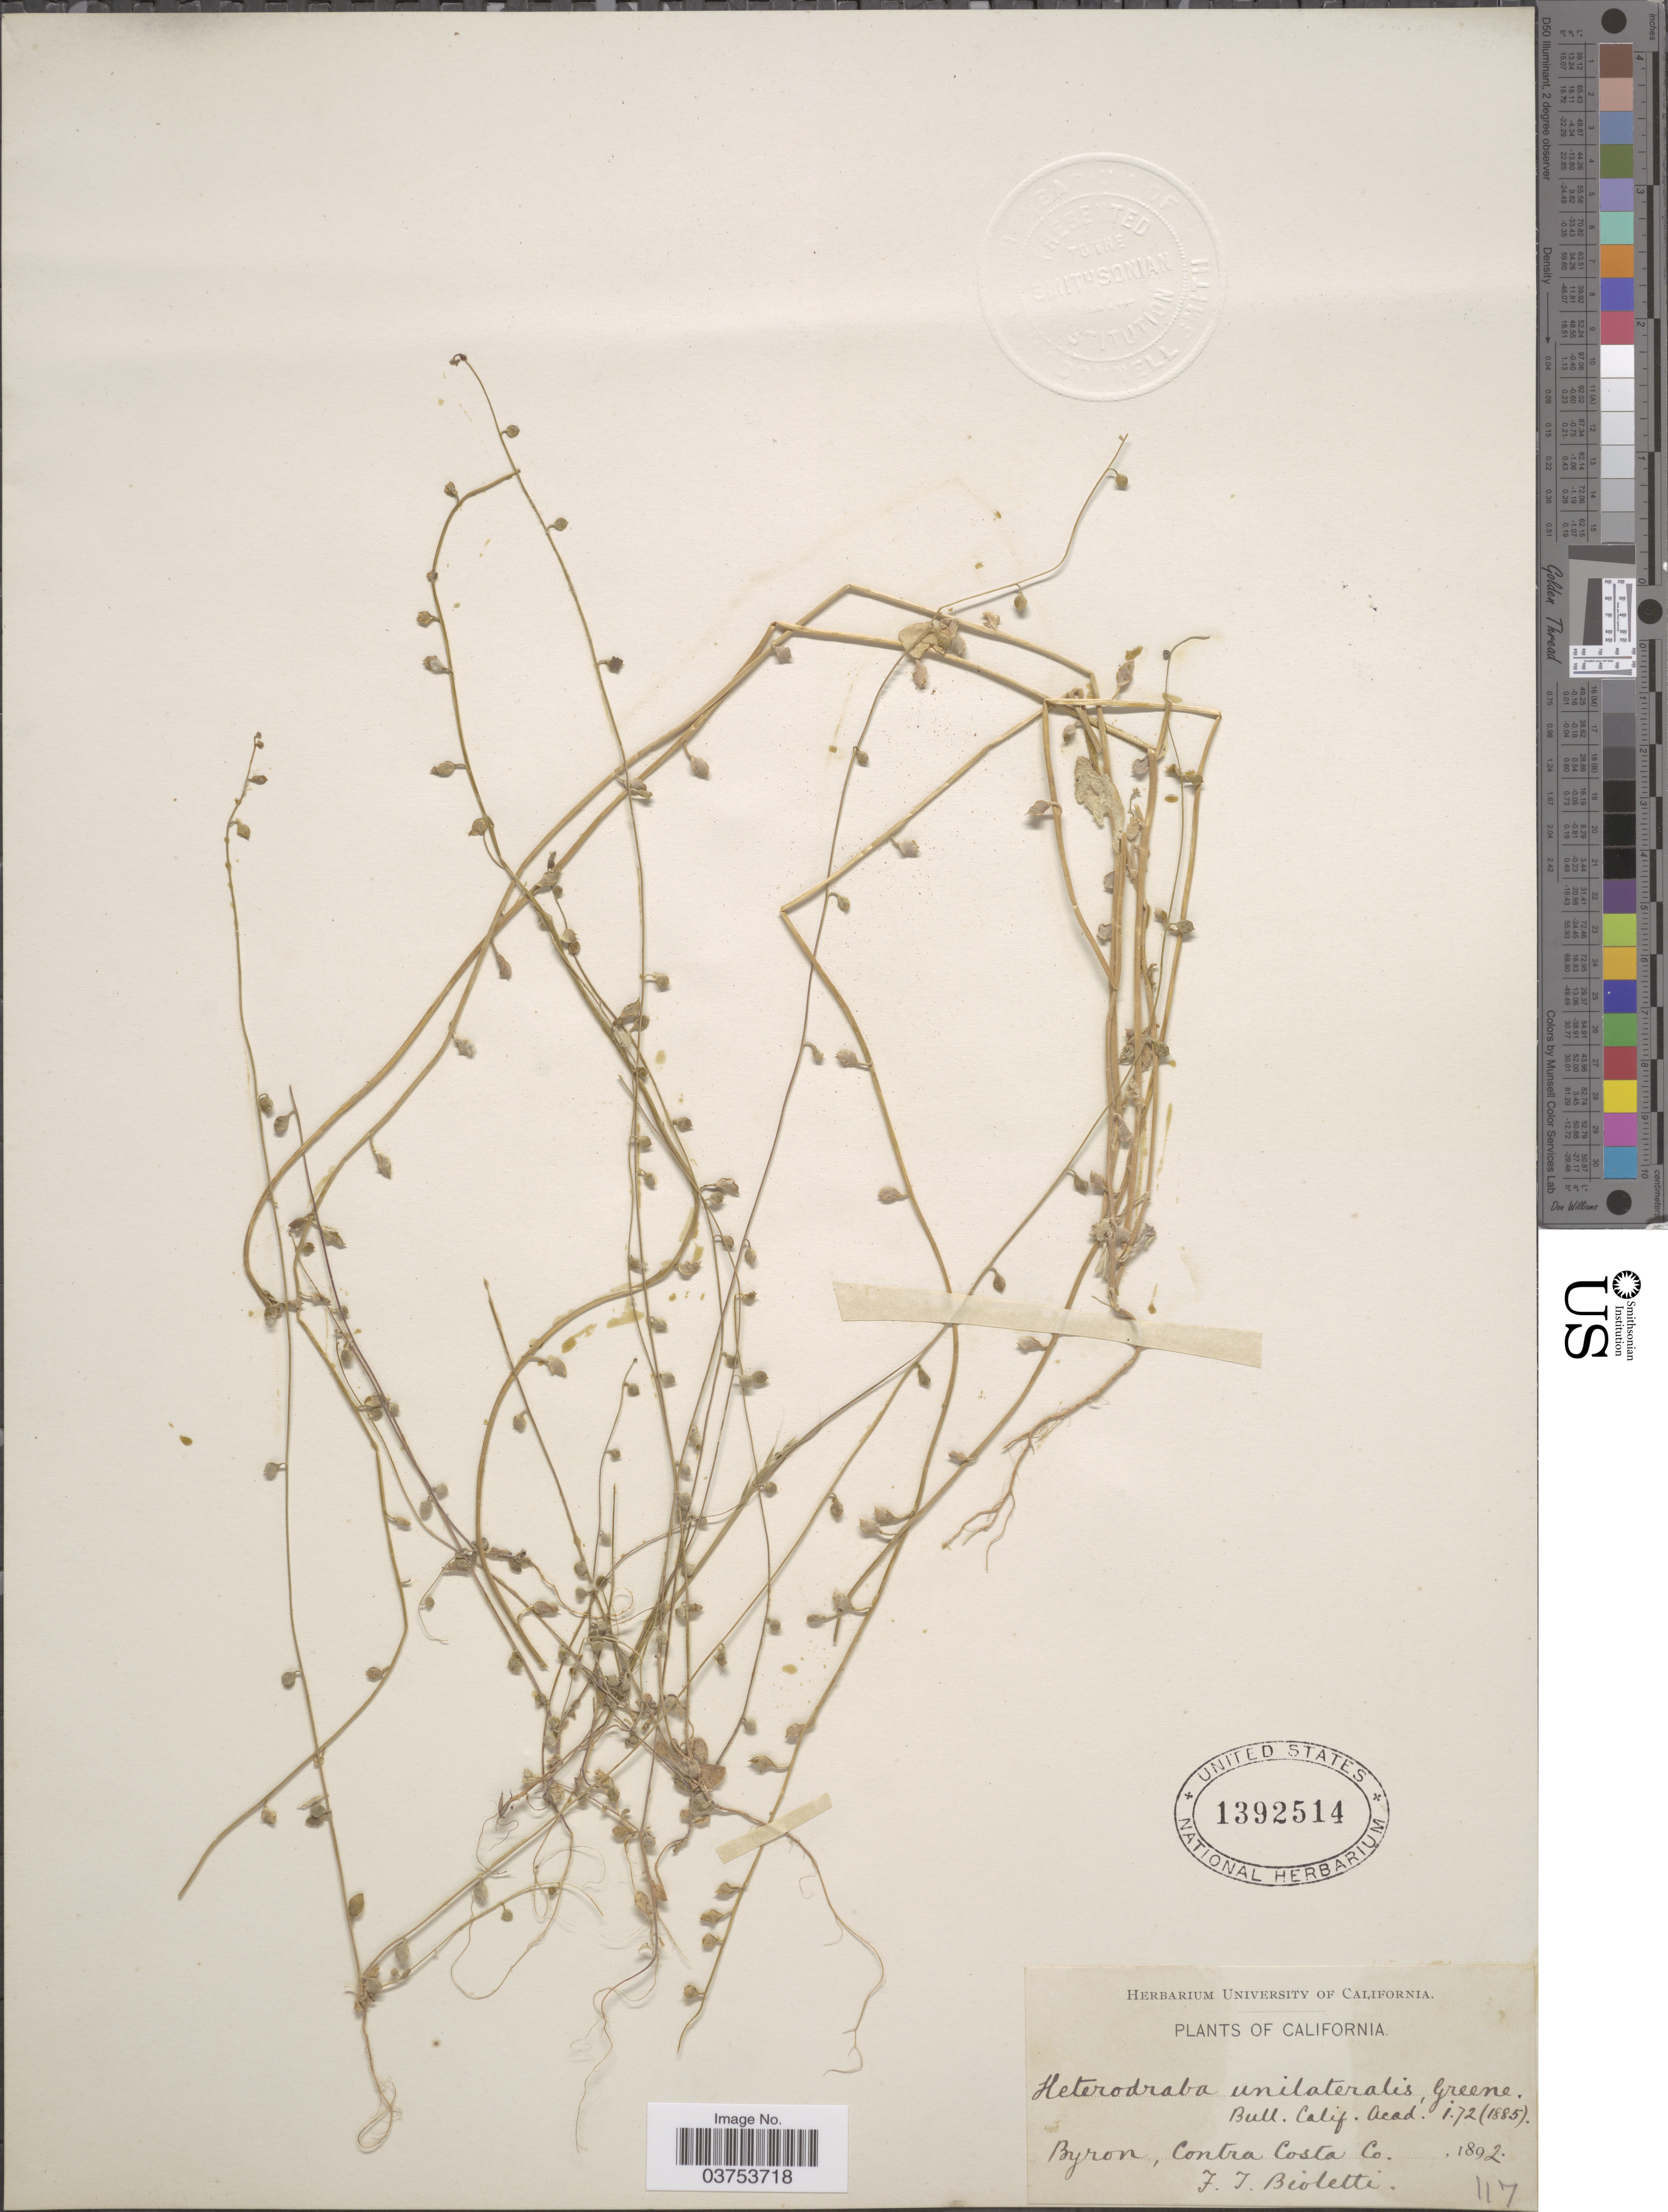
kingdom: Plantae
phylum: Tracheophyta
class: Magnoliopsida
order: Brassicales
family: Brassicaceae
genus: Heterodraba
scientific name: Heterodraba unilateralis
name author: (M.E. Jones) Greene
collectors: F. T. Bioletti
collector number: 117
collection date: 1892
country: United States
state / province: California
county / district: Contra Costa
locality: Byron, Contra Costa Co.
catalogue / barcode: US 1392514